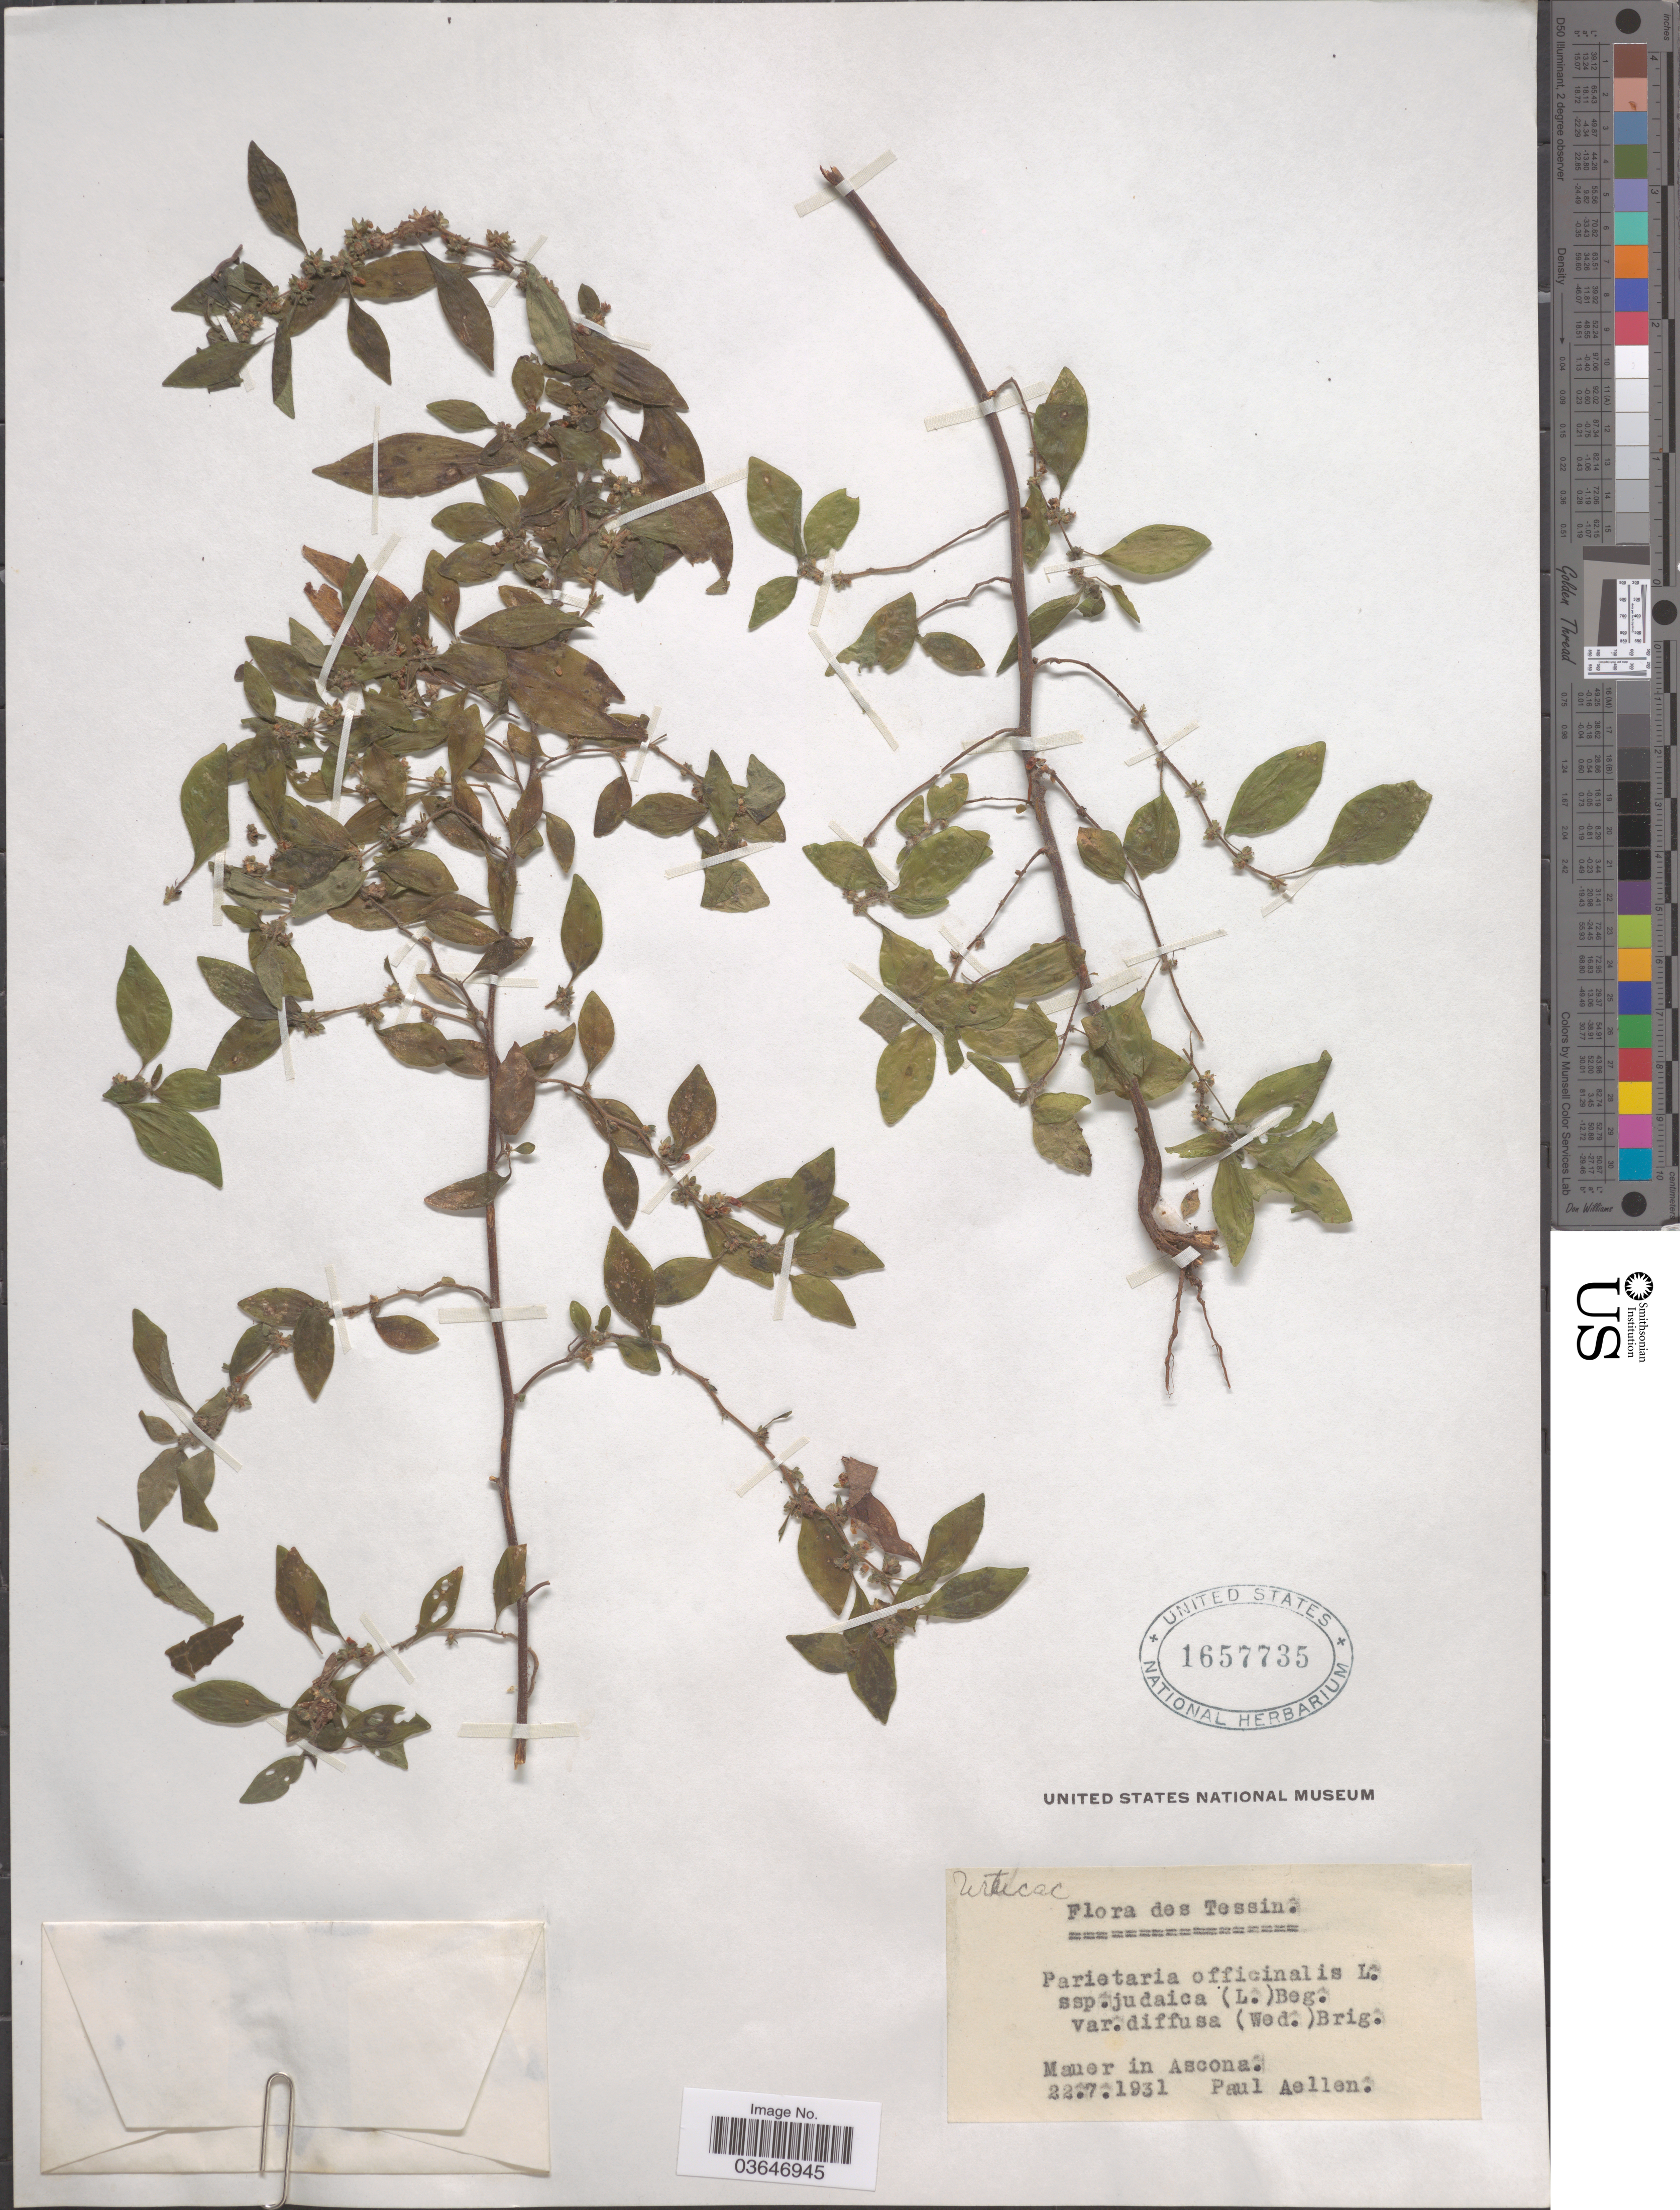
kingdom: Plantae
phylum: Tracheophyta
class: Magnoliopsida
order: Rosales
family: Urticaceae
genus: Parietaria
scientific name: Parietaria officinalis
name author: L.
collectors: P. Aellen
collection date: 1931-07-22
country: Germany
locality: Tessin. Mauer in Ascona.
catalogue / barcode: US 1657735